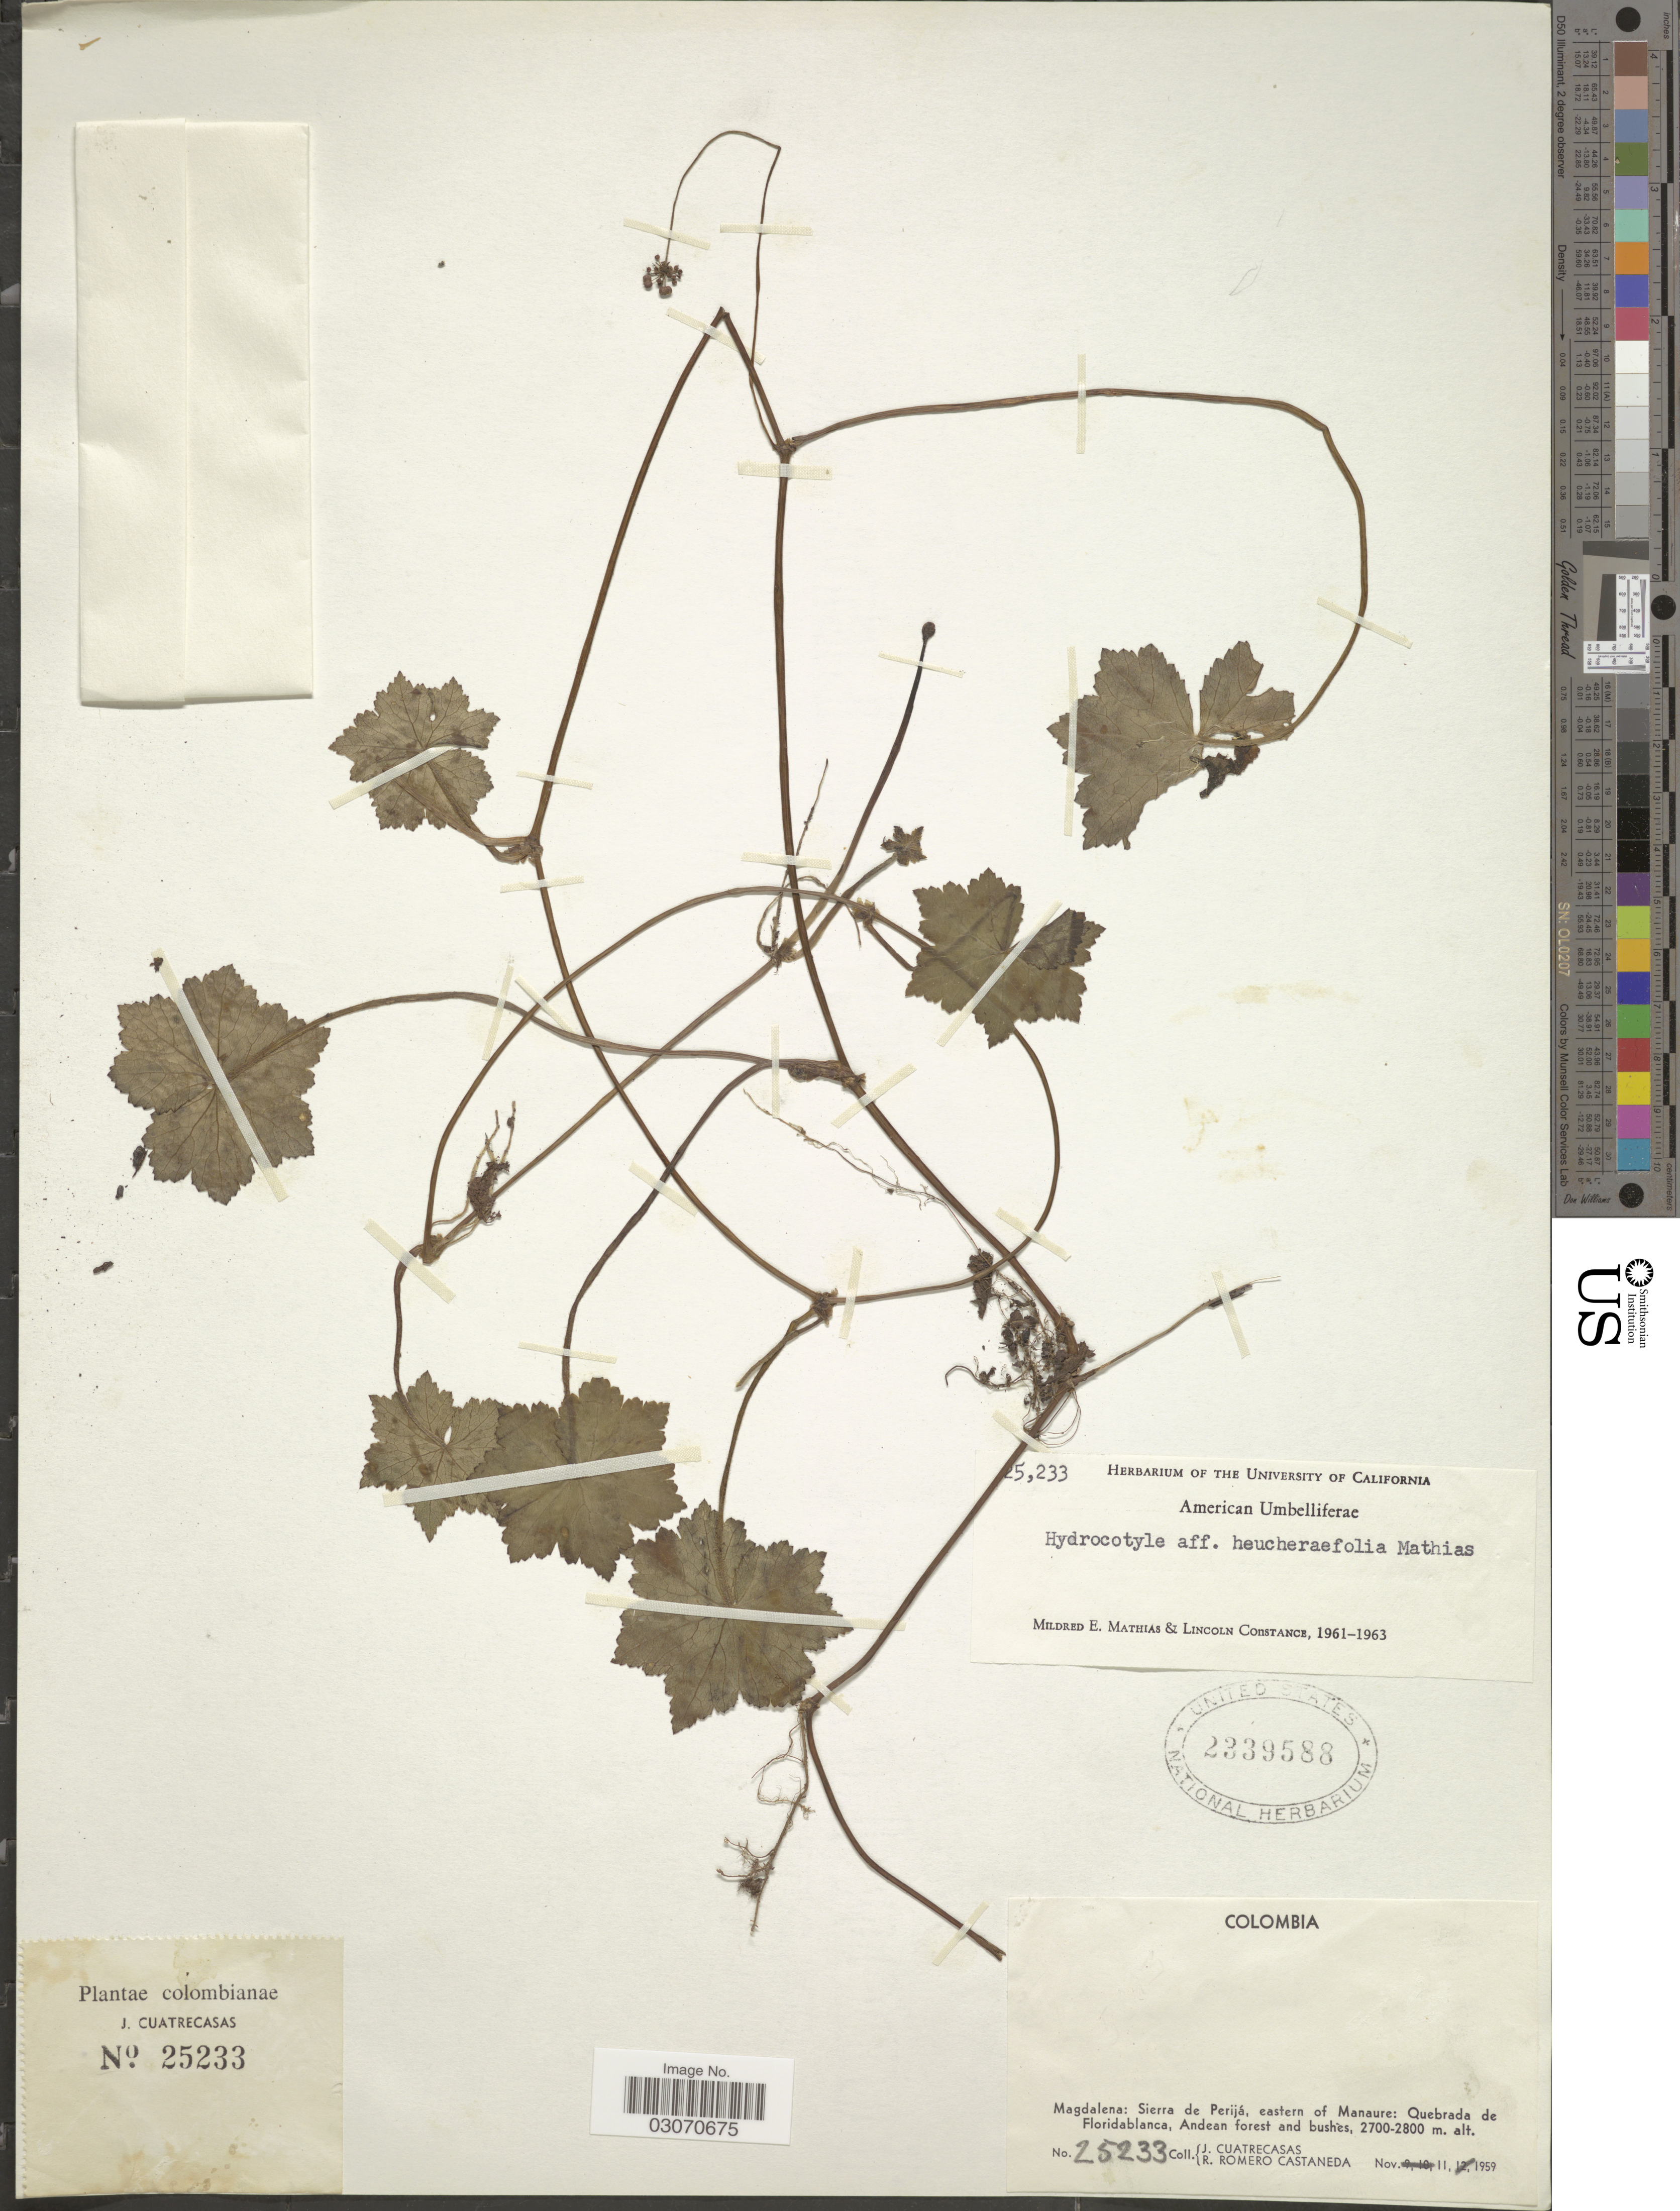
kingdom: Plantae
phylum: Tracheophyta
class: Magnoliopsida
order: Apiales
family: Araliaceae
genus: Hydrocotyle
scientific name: Hydrocotyle heucheraefolia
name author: Mathias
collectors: J. Cuatrecasas & R. Romero Castañeda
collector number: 25233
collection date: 1959-11-11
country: Colombia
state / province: Magdalena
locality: Sierra de Perijá, eastern of Manaure: Quebrada de Floridablanca.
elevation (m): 2700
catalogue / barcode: US 2339588